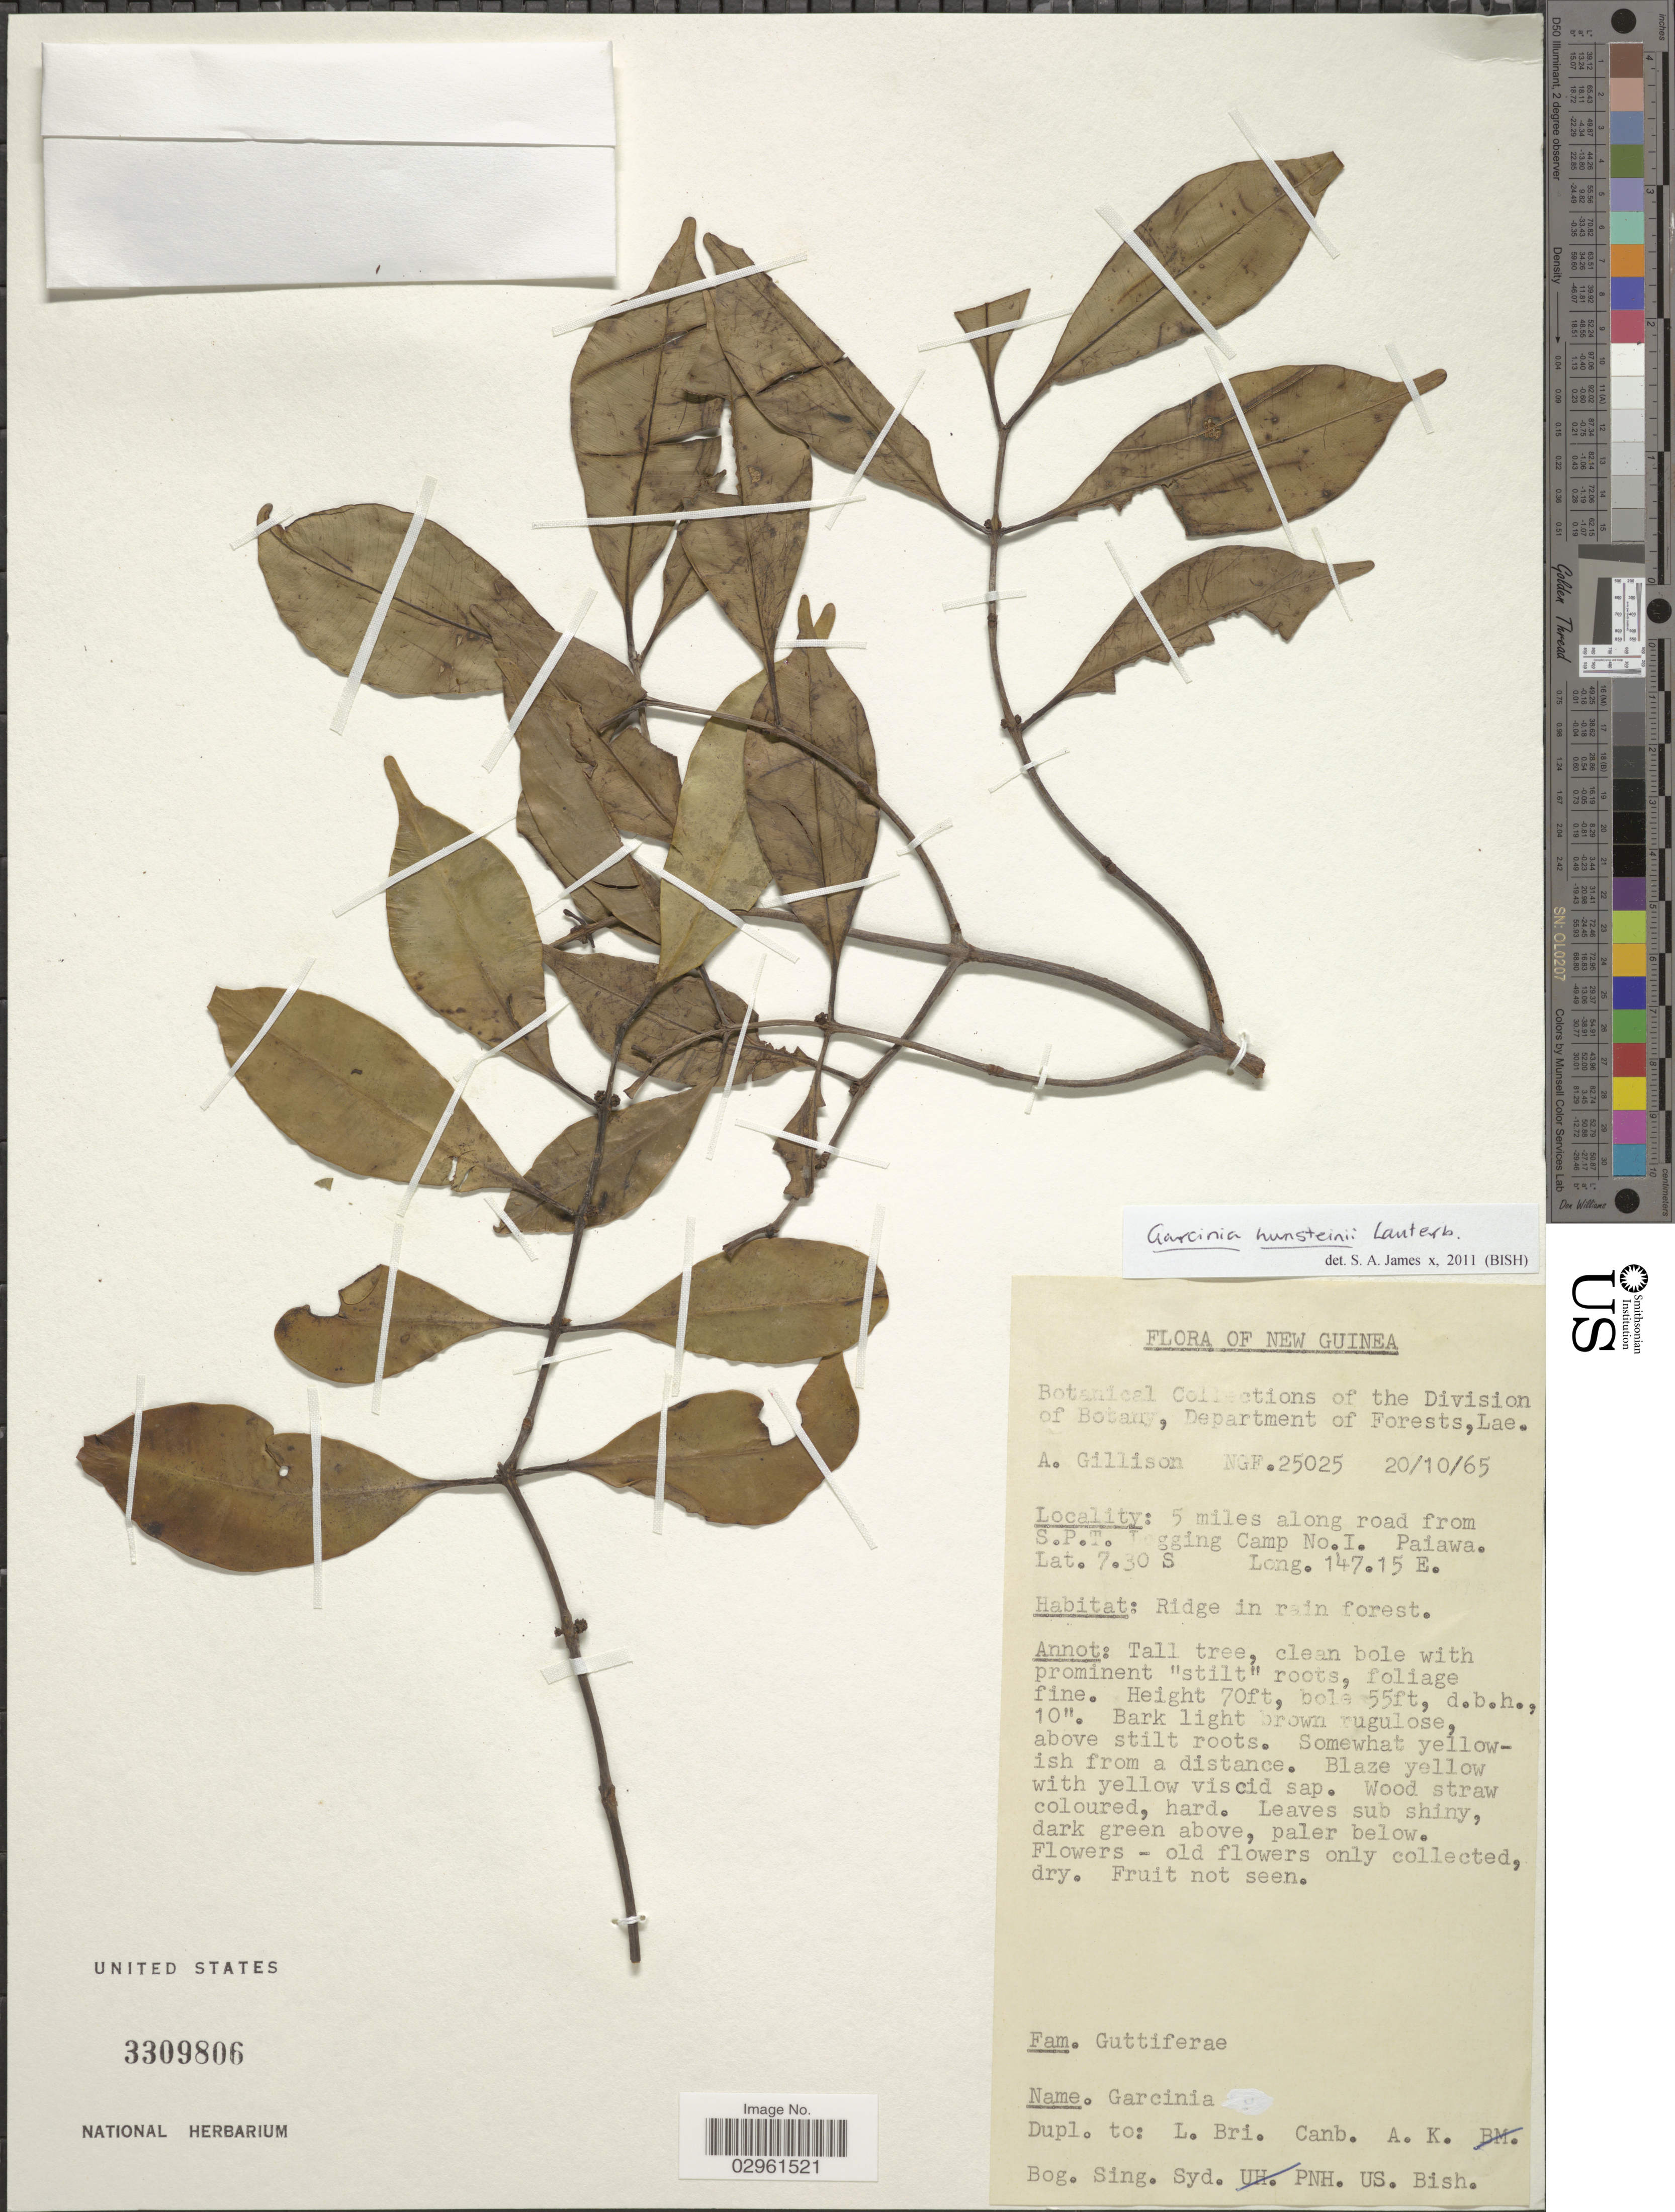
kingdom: Plantae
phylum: Tracheophyta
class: Magnoliopsida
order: Malpighiales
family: Clusiaceae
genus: Garcinia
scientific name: Garcinia hunsteinii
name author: Lauterb.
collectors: A. Gillison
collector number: NGF25025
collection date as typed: Transcribed d/m/y: 20/10/65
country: Papua New Guinea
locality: New Guinea, 5 miles along road from S.P.T. Logging Camp No.I. Paiawa.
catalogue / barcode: US 3309806